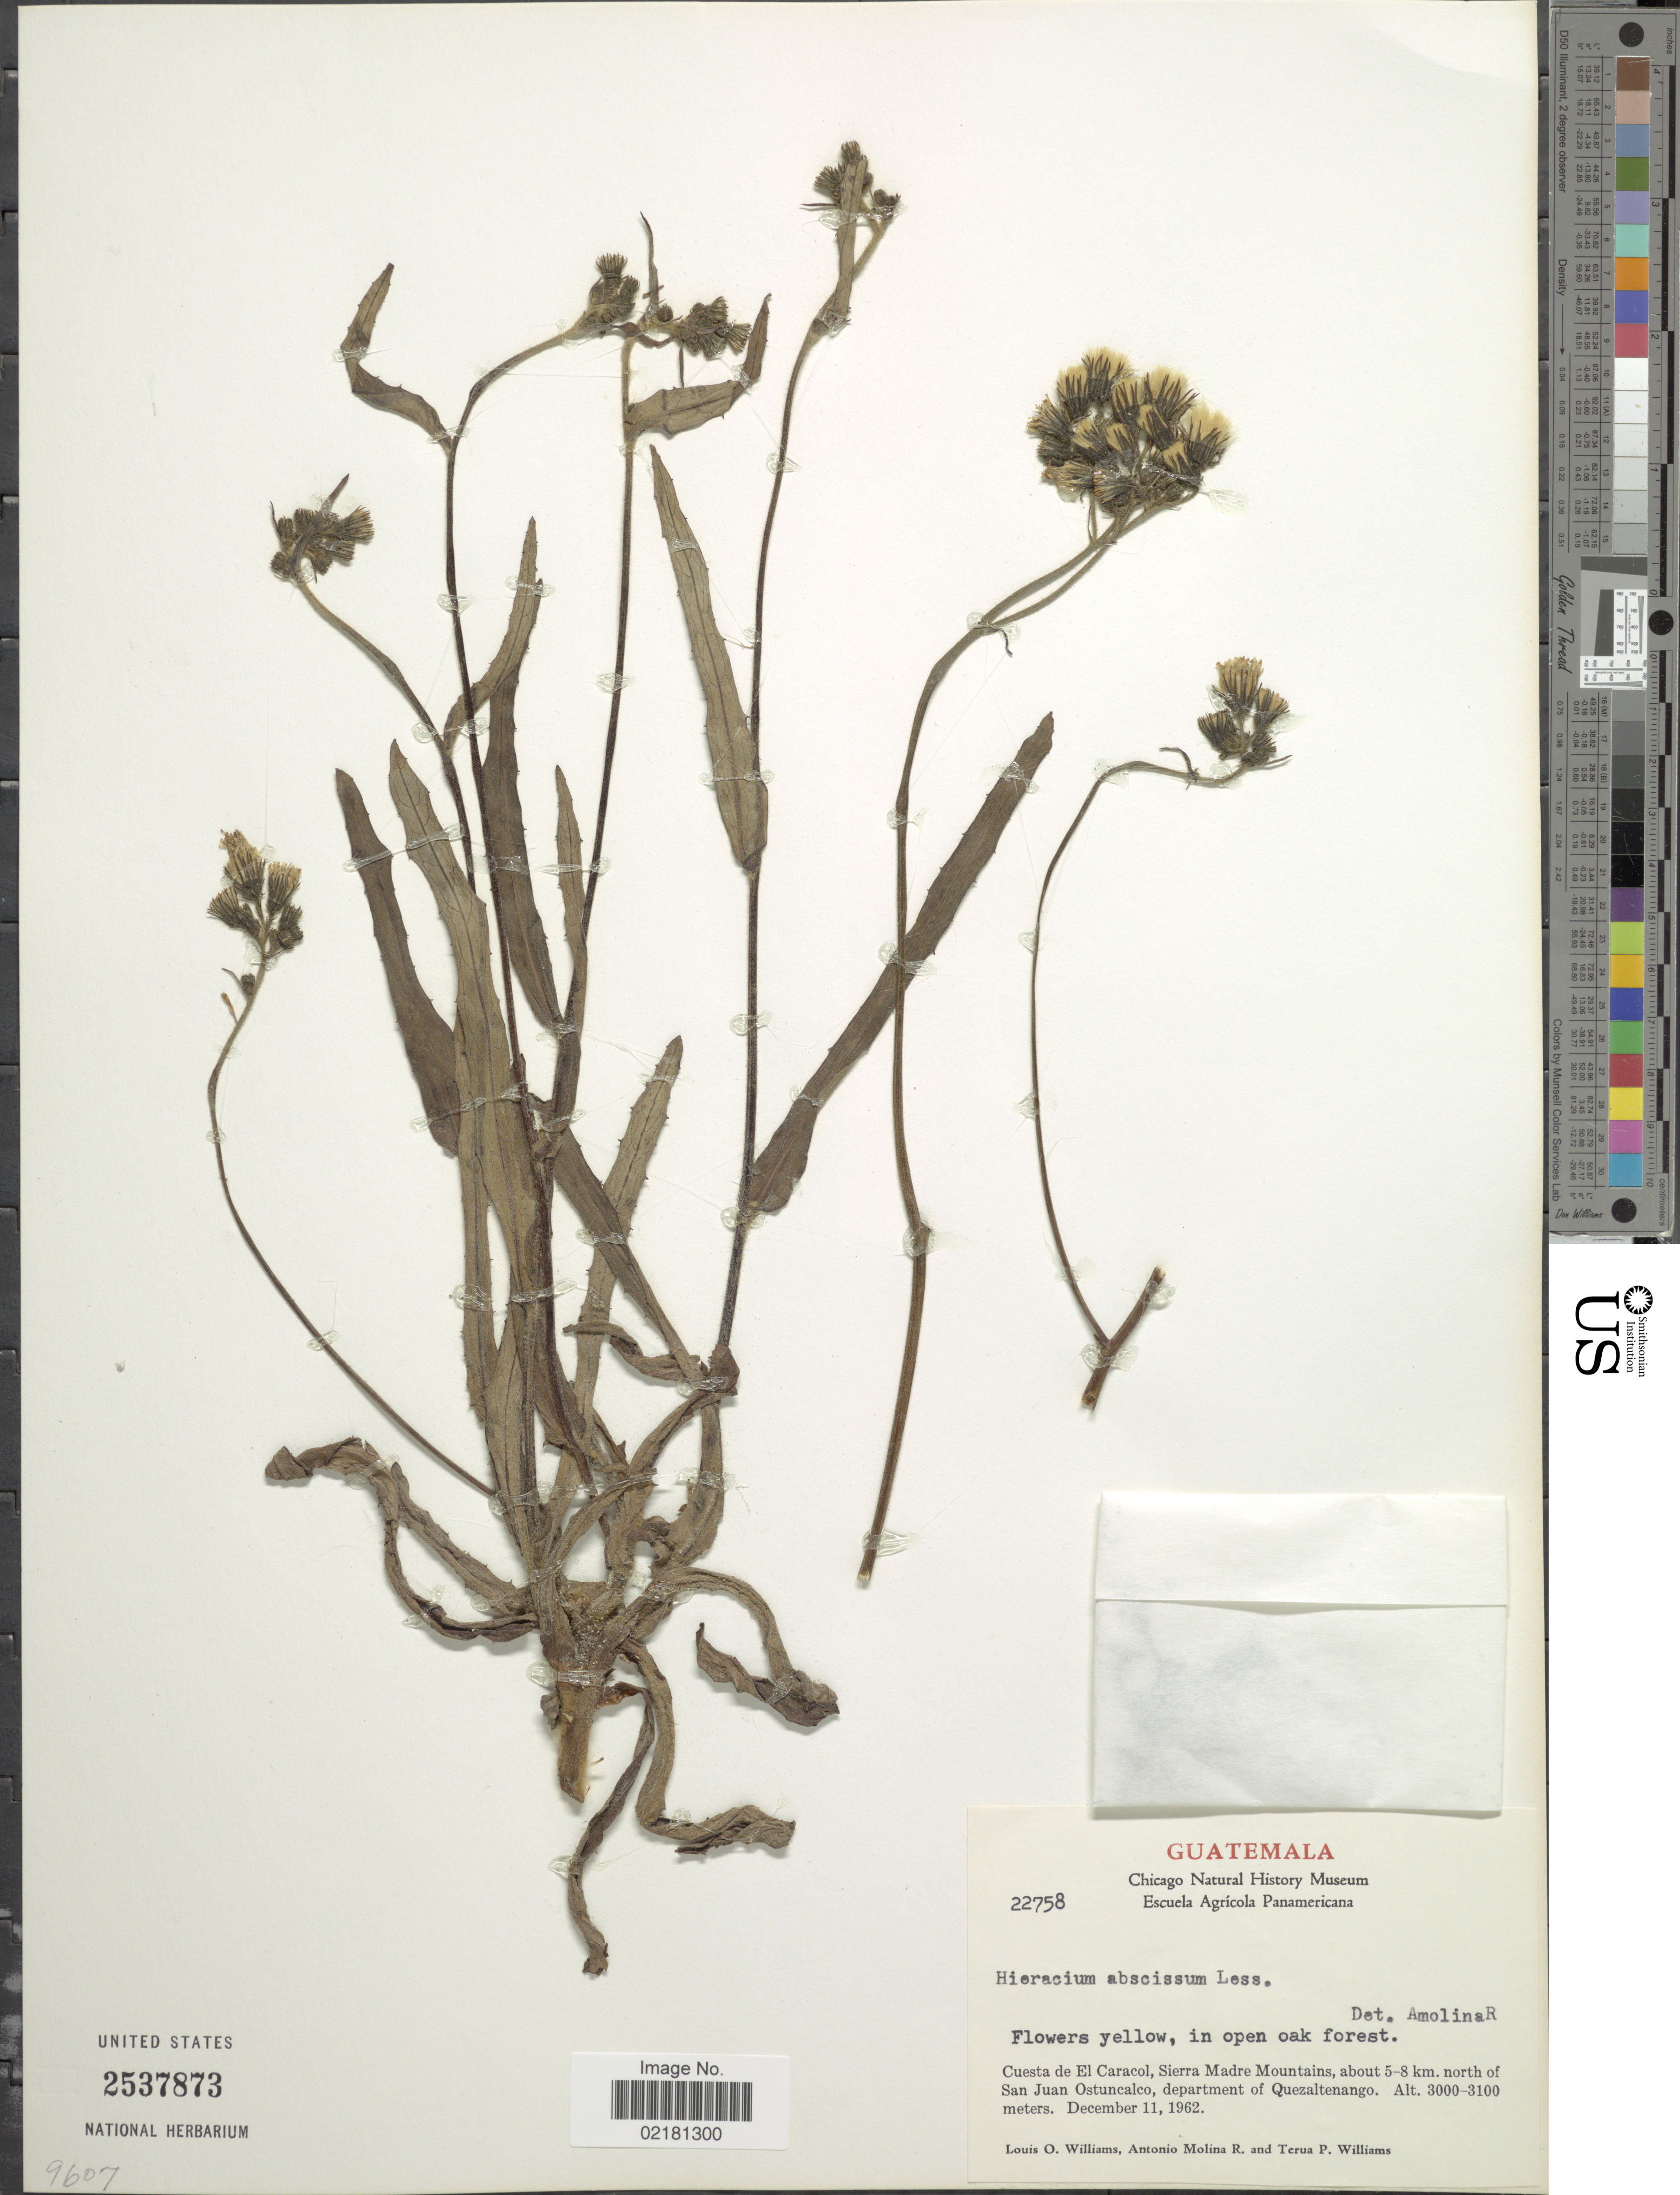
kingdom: Plantae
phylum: Tracheophyta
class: Magnoliopsida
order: Asterales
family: Asteraceae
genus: Hieracium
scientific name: Hieracium abscissum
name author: Less.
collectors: L. O. Williams, A. Molina R. & T. P. Williams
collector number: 22758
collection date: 1962-12-11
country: Guatemala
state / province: Quetzaltenango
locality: Cuesta de El Caracol, Sierra Madre Mountains, about 5-8 km. north of San Juan Ostuncalco, department of Quezaltenango.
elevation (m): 3000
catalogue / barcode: US 2537873